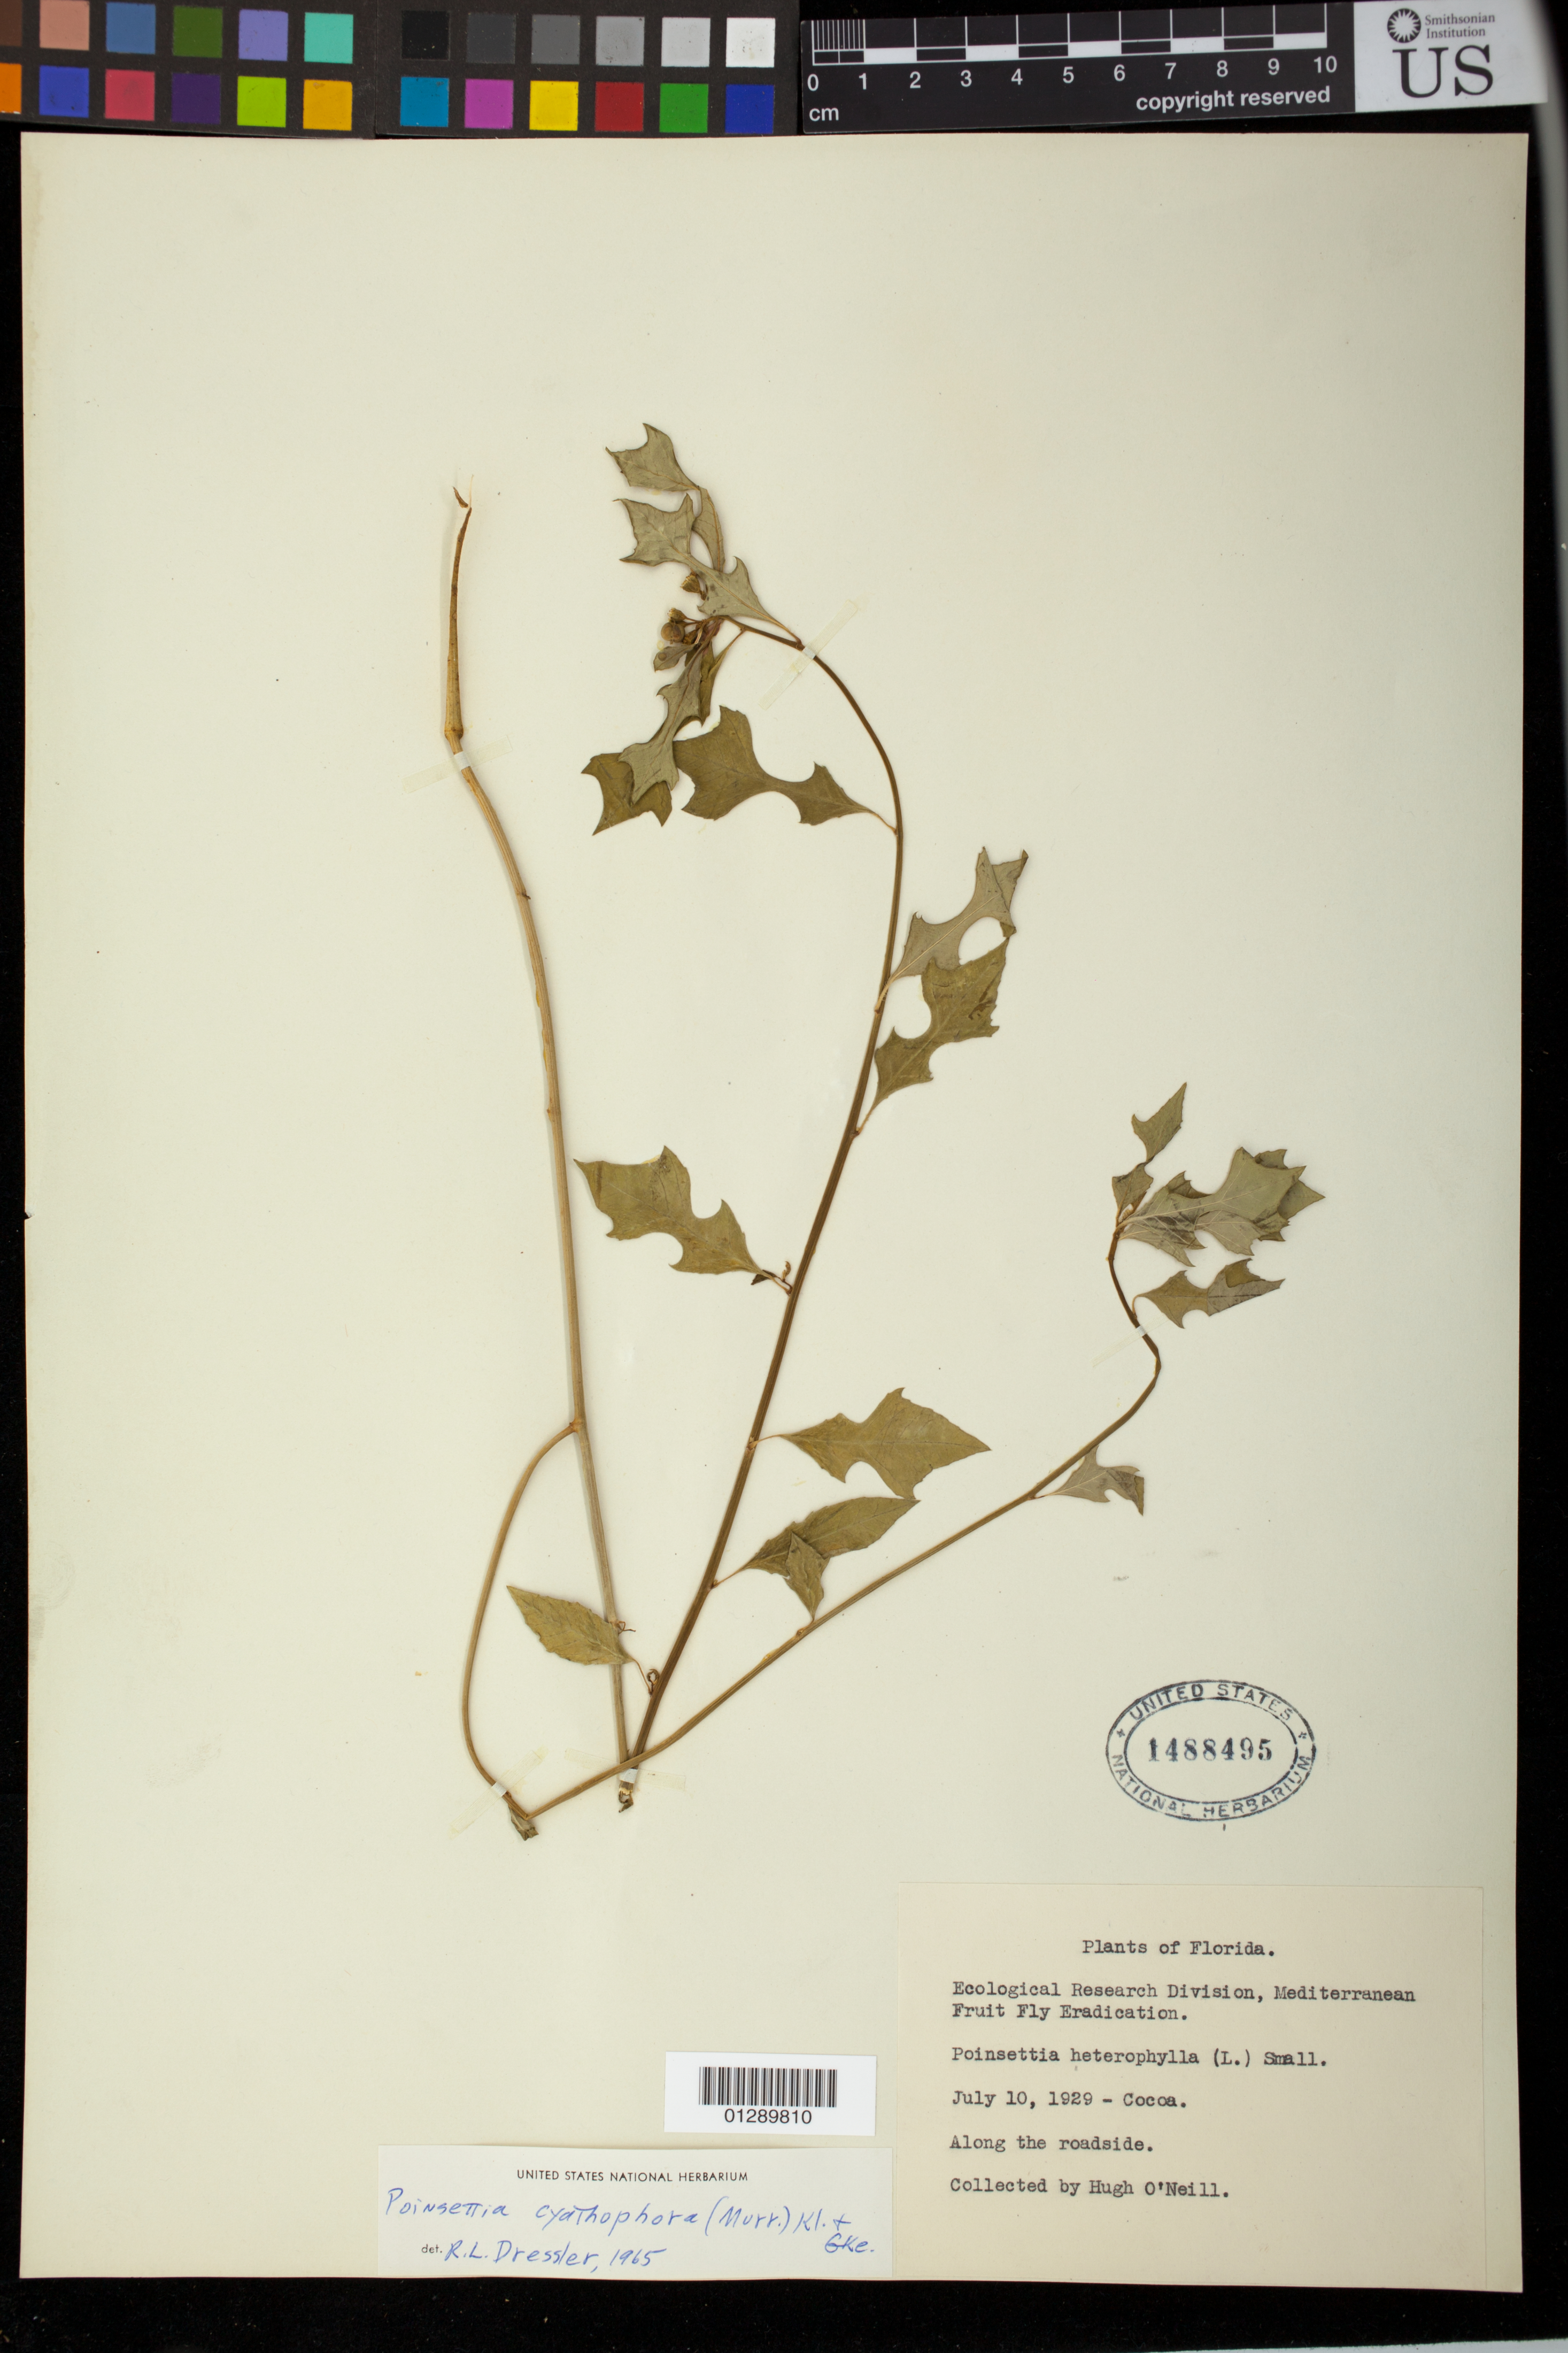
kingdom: Plantae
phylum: Tracheophyta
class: Magnoliopsida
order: Malpighiales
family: Euphorbiaceae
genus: Euphorbia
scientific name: Euphorbia heterophylla var. cyathophora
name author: (Murr.) Griseb.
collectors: H. O'Neill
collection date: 1929-07-10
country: United States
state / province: Florida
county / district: Brevard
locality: Along the roadside.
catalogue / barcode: US 1488495